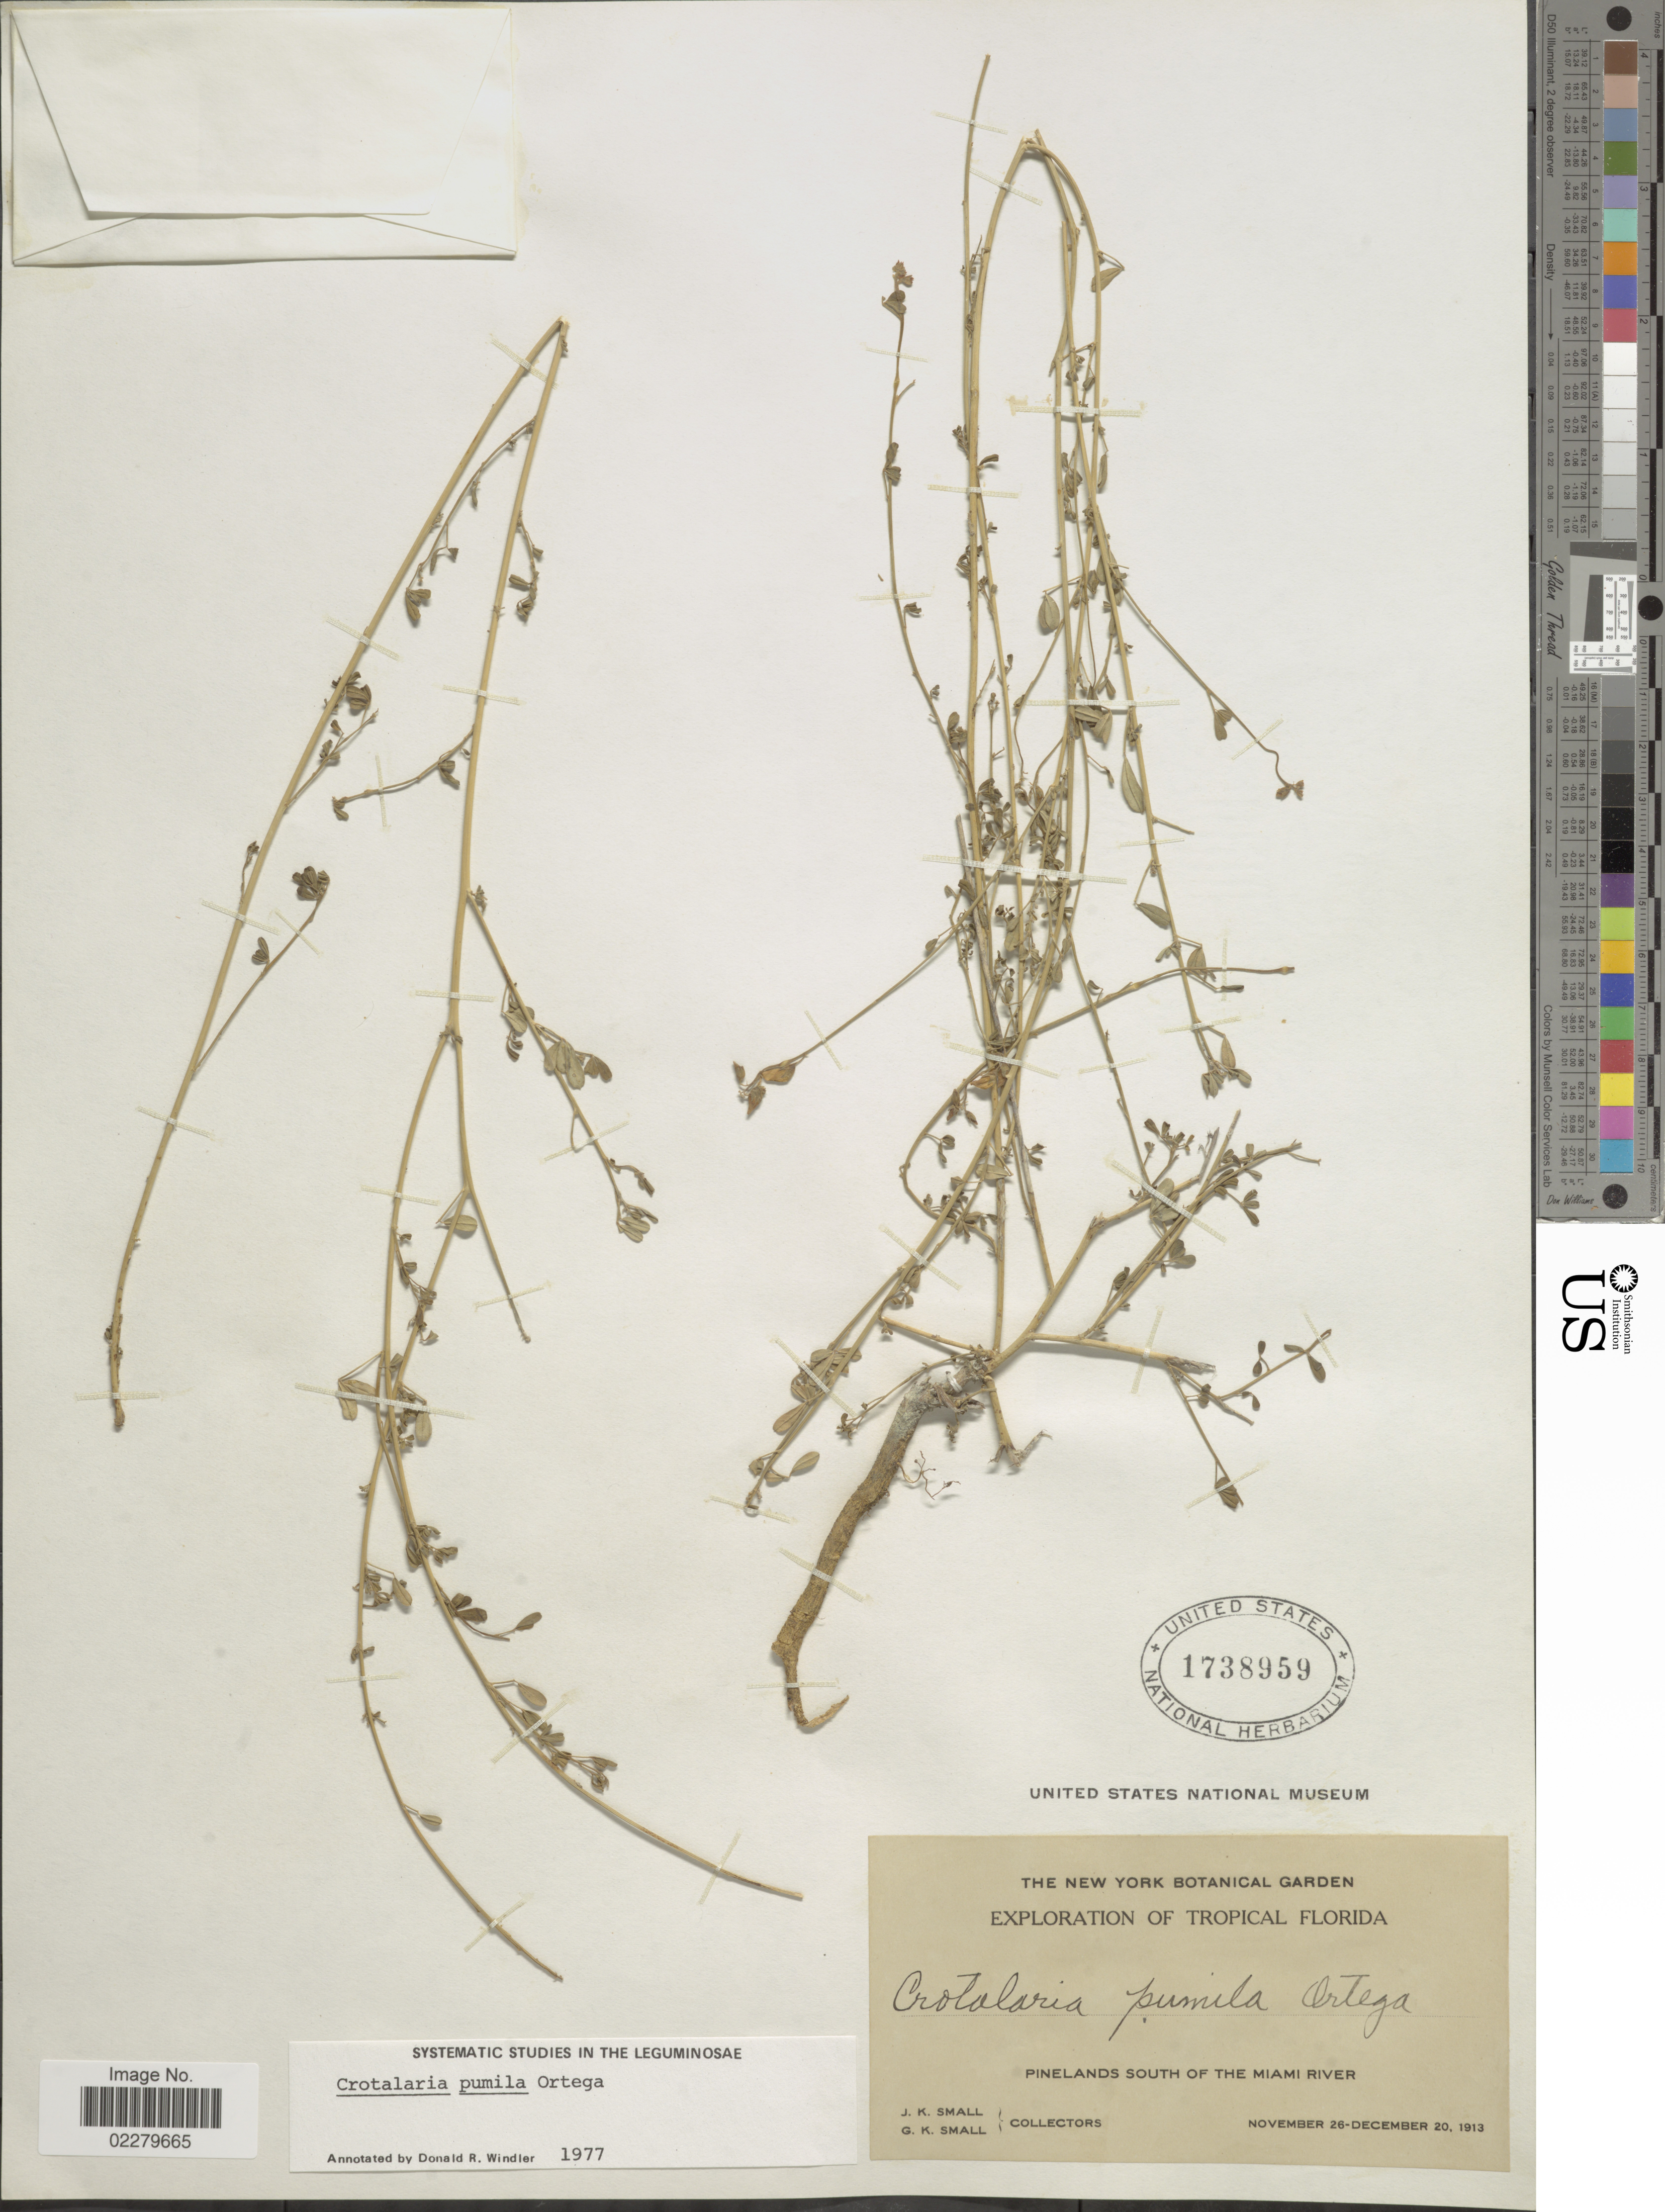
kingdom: Plantae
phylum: Tracheophyta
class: Magnoliopsida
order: Fabales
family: Fabaceae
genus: Crotalaria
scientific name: Crotalaria pumila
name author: Ortega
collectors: J. K. Small & G. K. Small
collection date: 1913-11-26/1913-12-20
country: United States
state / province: Florida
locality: Tropical Florida. Pinelands South of the Miami river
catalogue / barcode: US 1738959